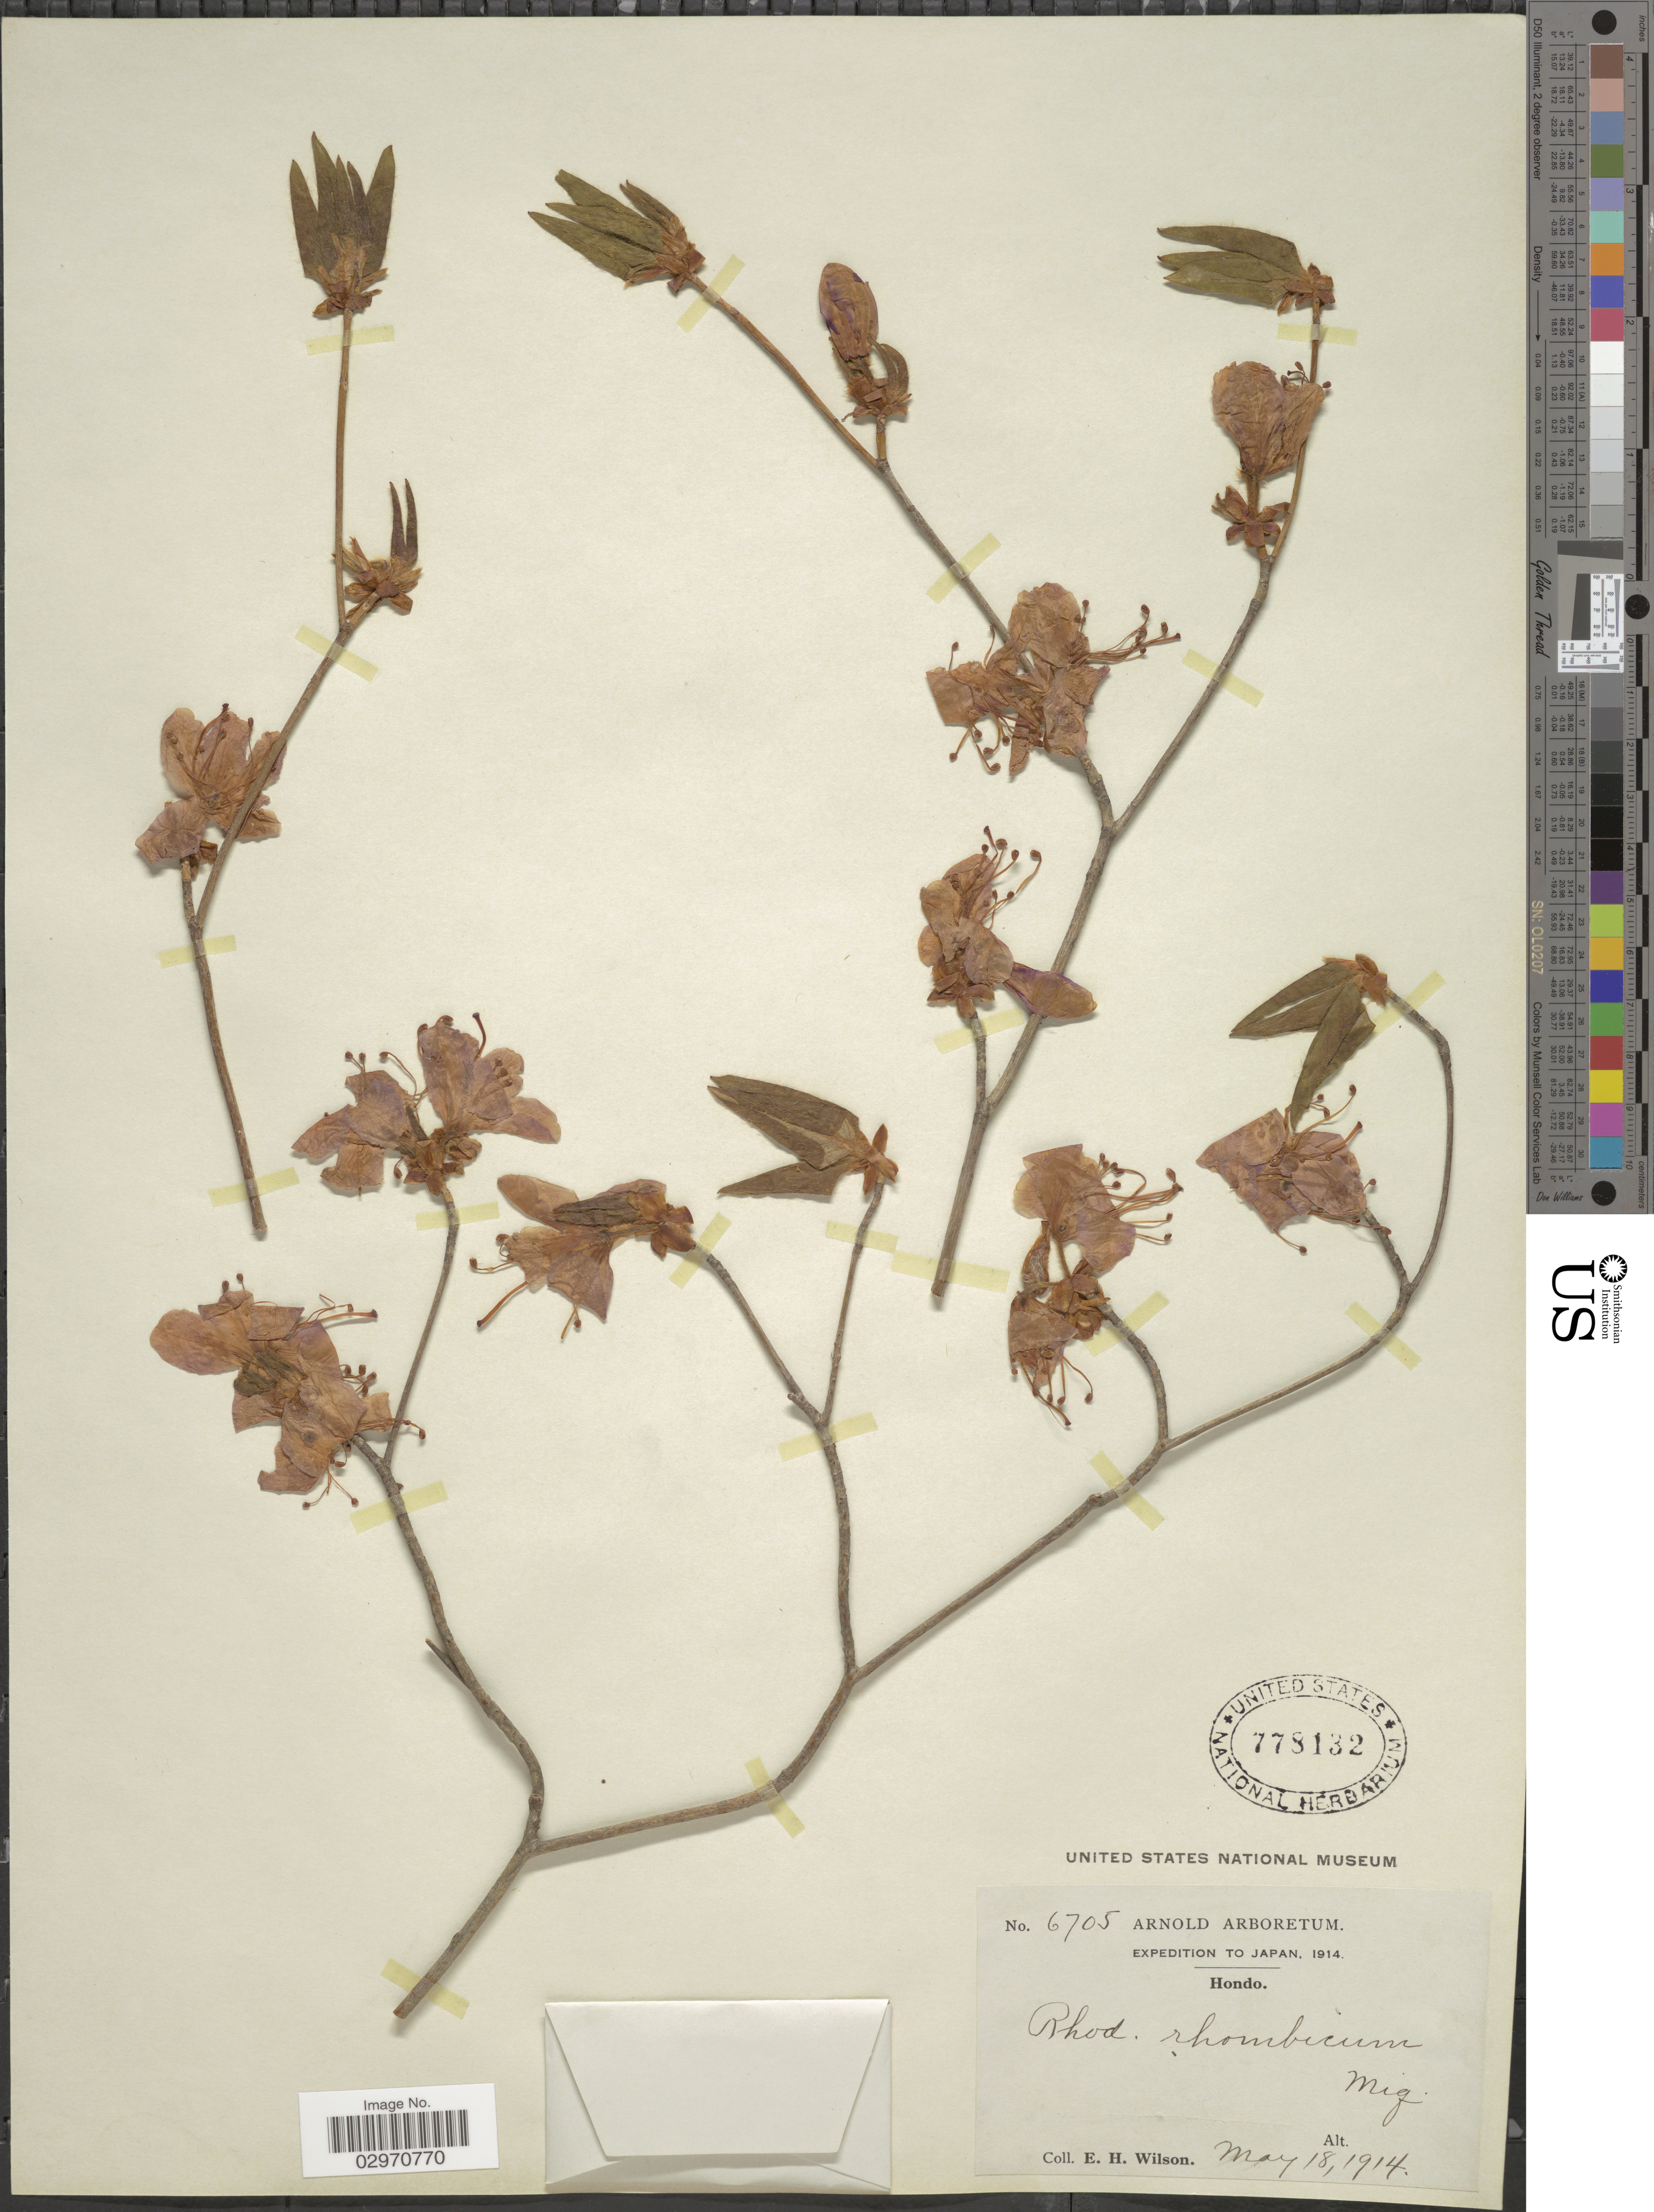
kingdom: Plantae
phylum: Tracheophyta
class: Magnoliopsida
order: Ericales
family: Ericaceae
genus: Rhododendron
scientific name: Rhododendron farrerae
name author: Sweet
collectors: E. Wilson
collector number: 6705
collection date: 1914-05-18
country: Japan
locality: Hondo.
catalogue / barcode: US 778132